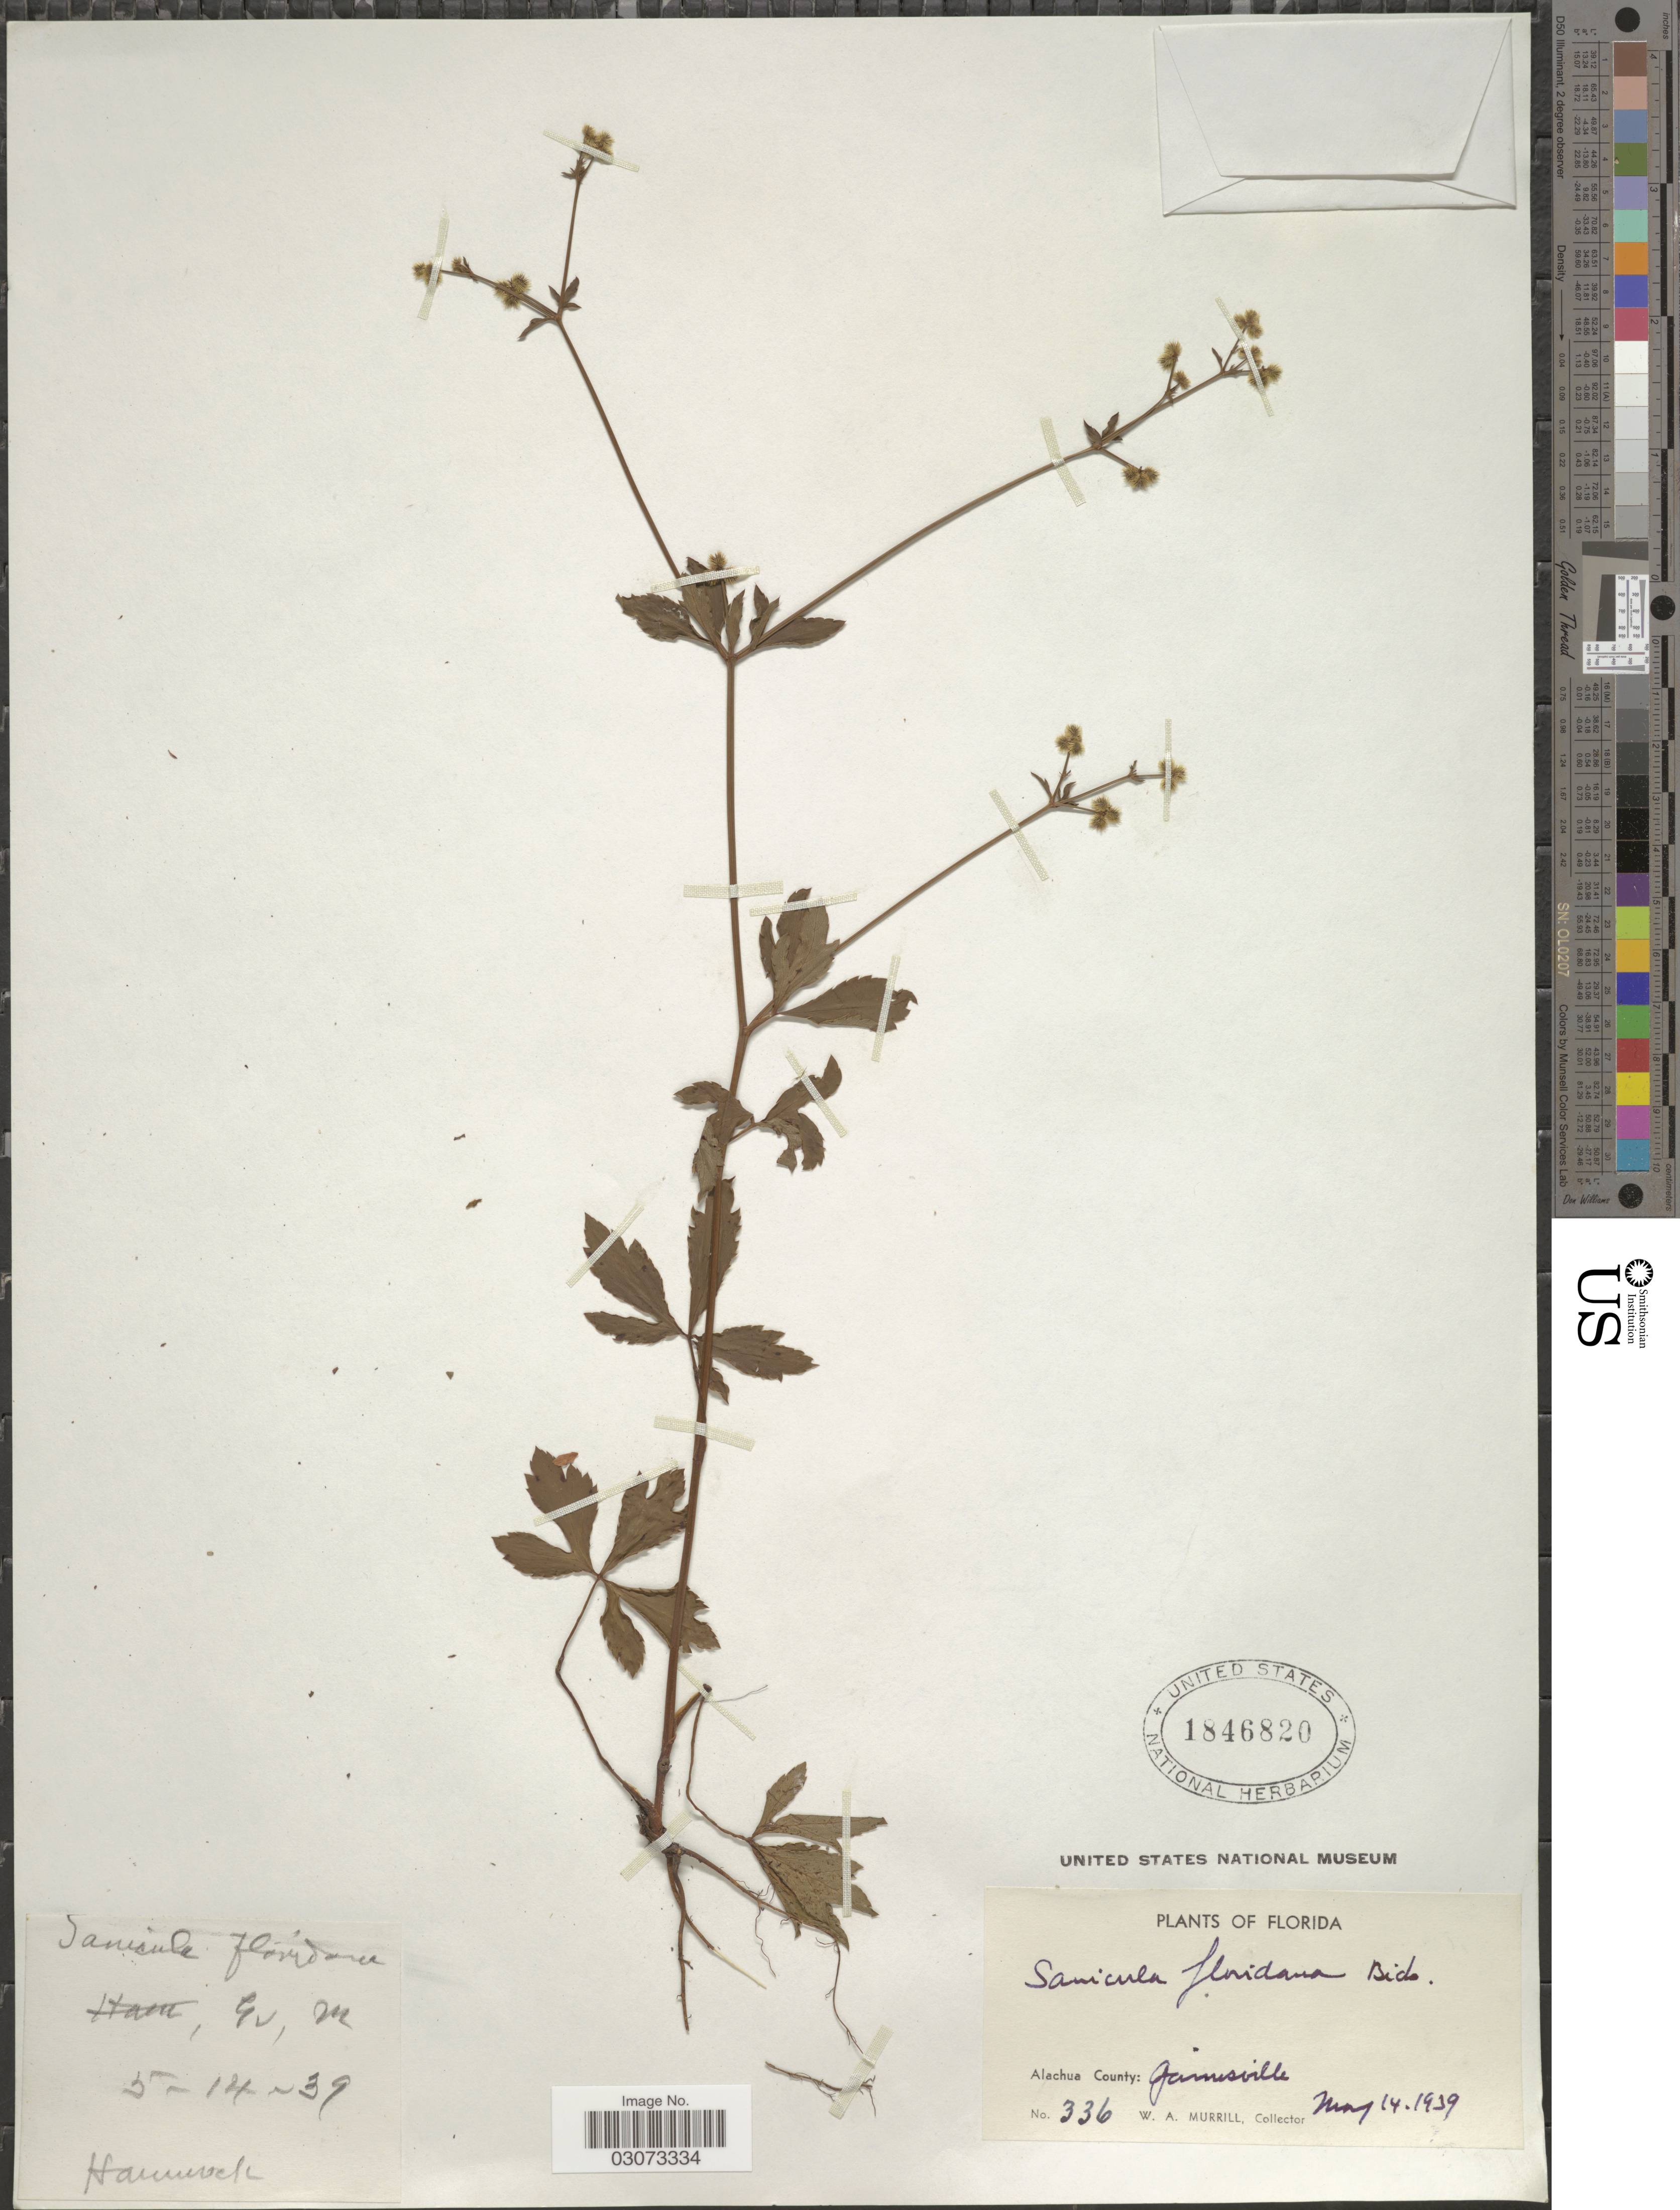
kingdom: Plantae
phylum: Tracheophyta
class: Magnoliopsida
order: Apiales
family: Apiaceae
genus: Sanicula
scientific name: Sanicula canadensis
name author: L.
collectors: W. A. Murrill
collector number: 336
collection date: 1939-05-14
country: United States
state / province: Florida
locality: Alachua County: Gainesville. Hammock.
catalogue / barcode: US 1846820